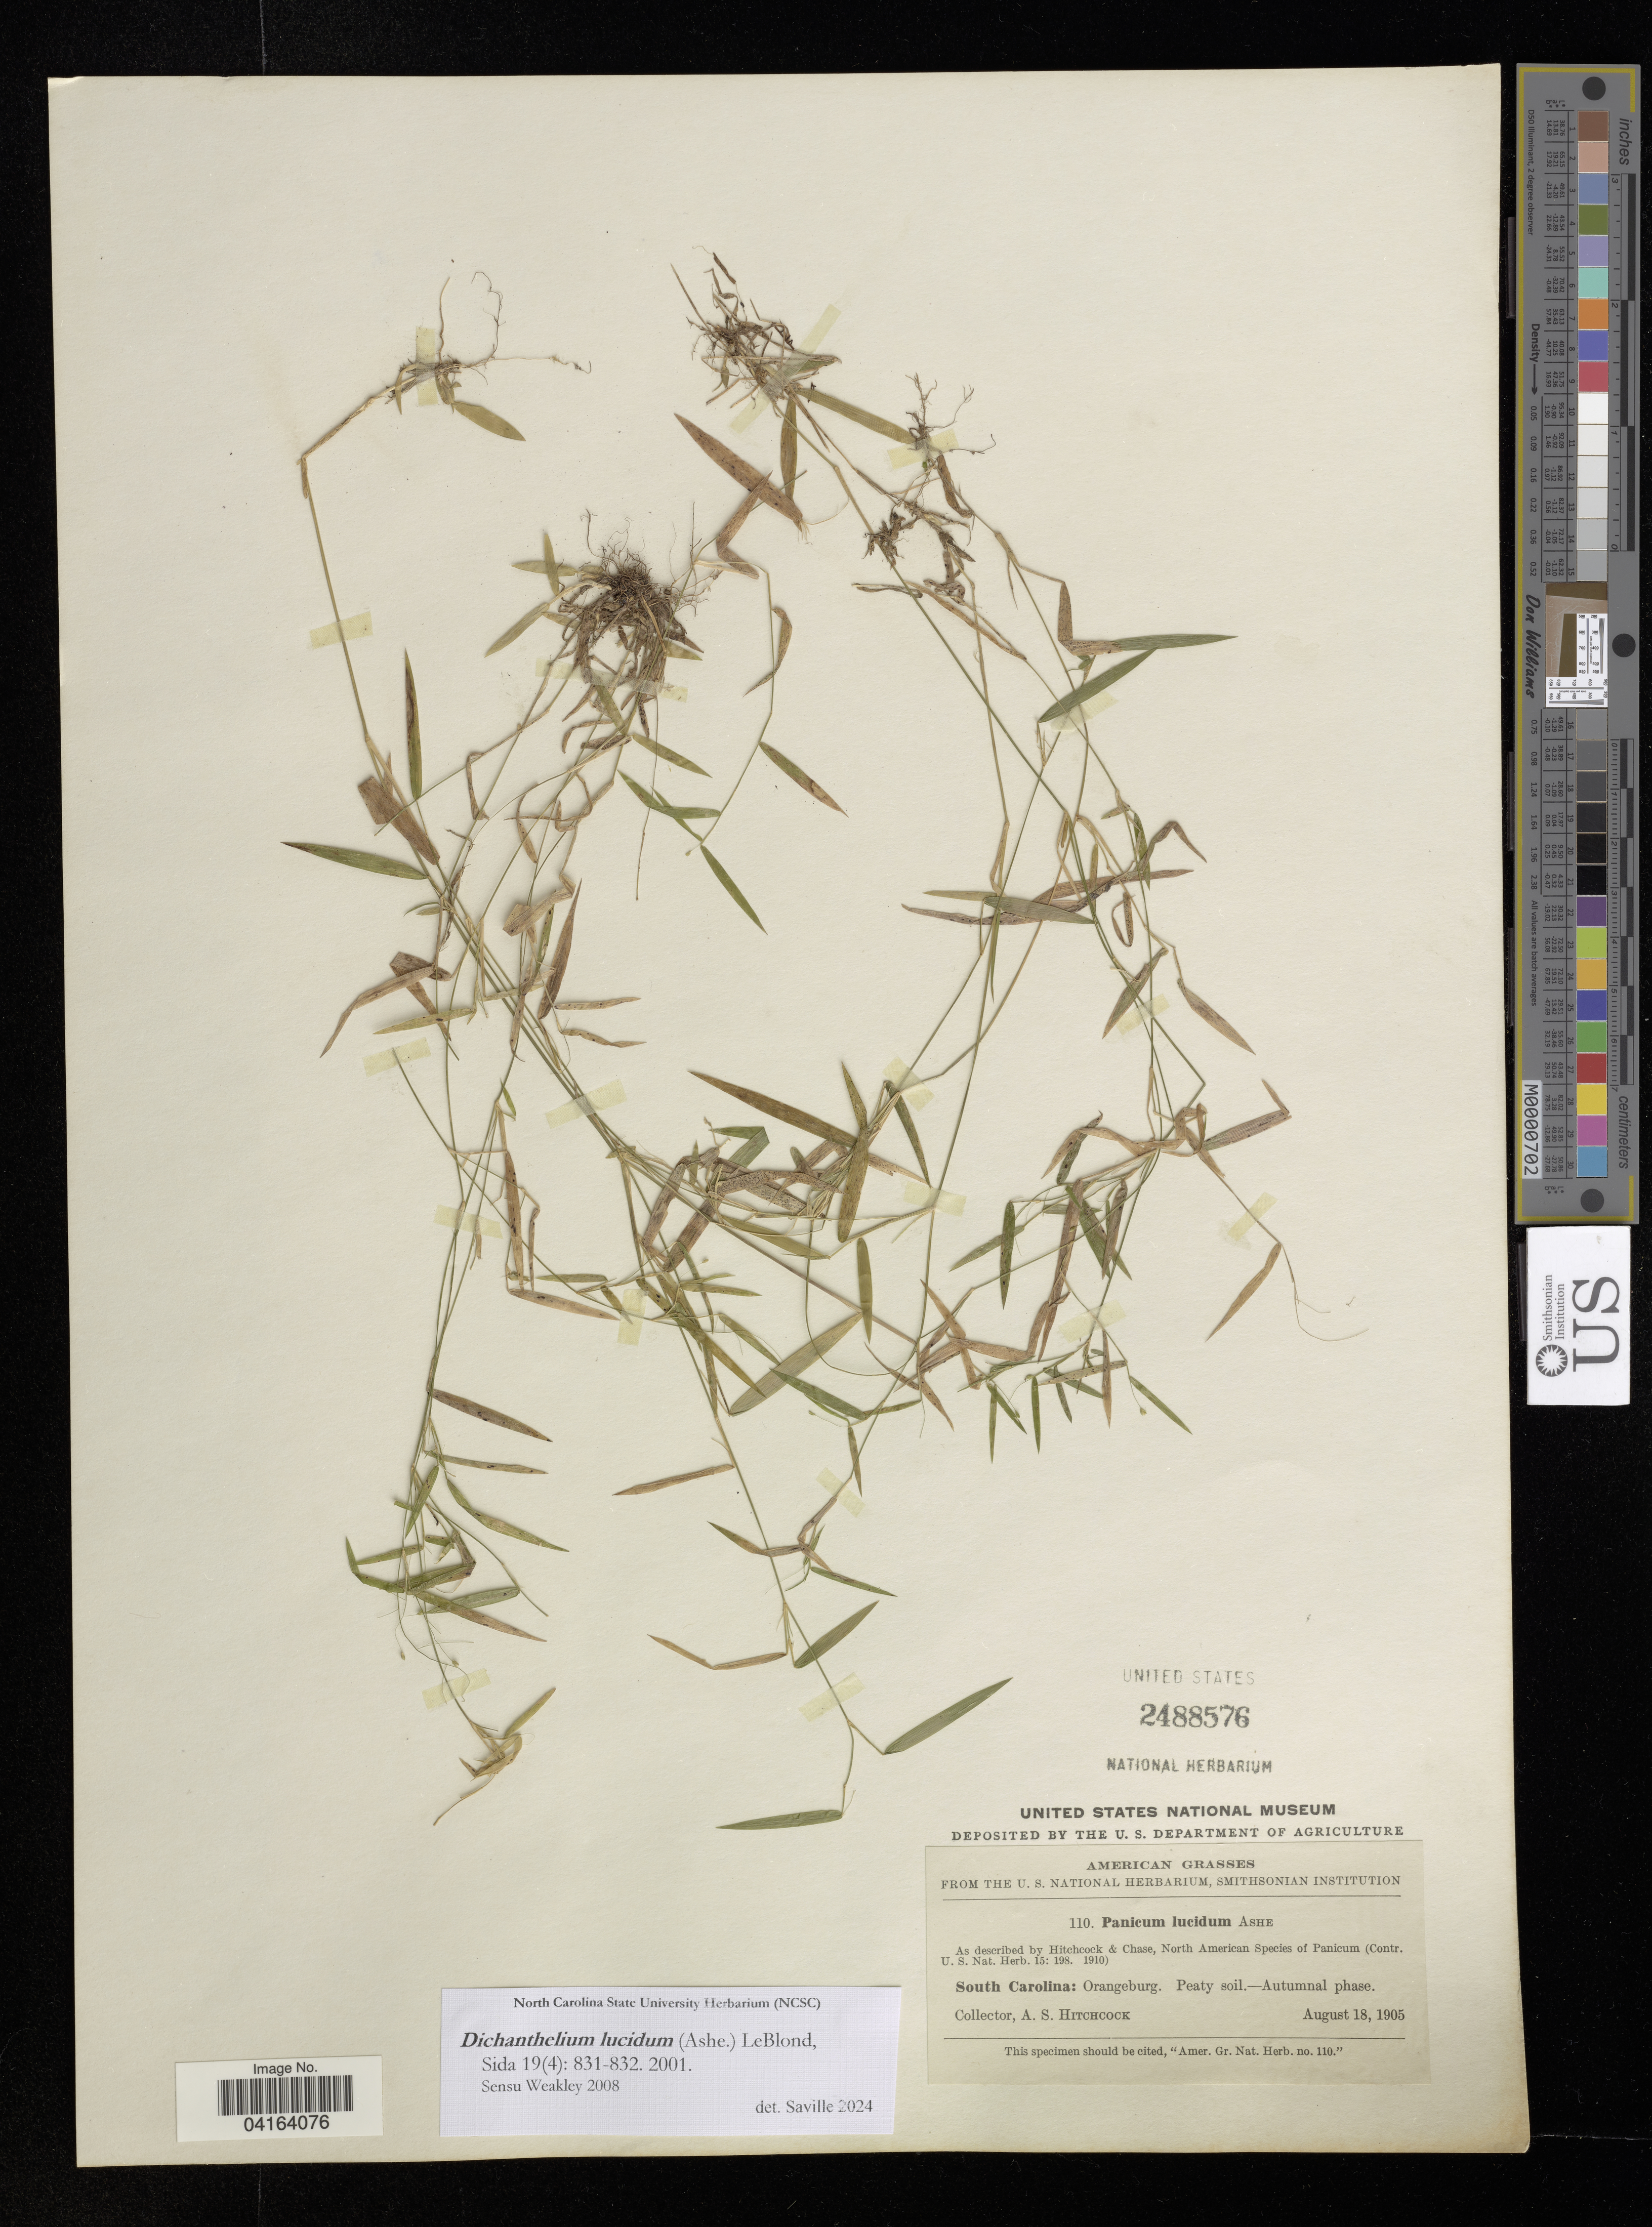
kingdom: Plantae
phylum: Tracheophyta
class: Liliopsida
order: Poales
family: Poaceae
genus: Dichanthelium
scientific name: Dichanthelium lucidum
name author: (Ashe) LeBlond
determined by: Saville, A. C., (NCSC), North Carolina State University (UNITED STATES)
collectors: A. Hitchcock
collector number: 110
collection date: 1905-08-18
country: United States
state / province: South Carolina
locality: Orangeburg.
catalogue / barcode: US 2488576